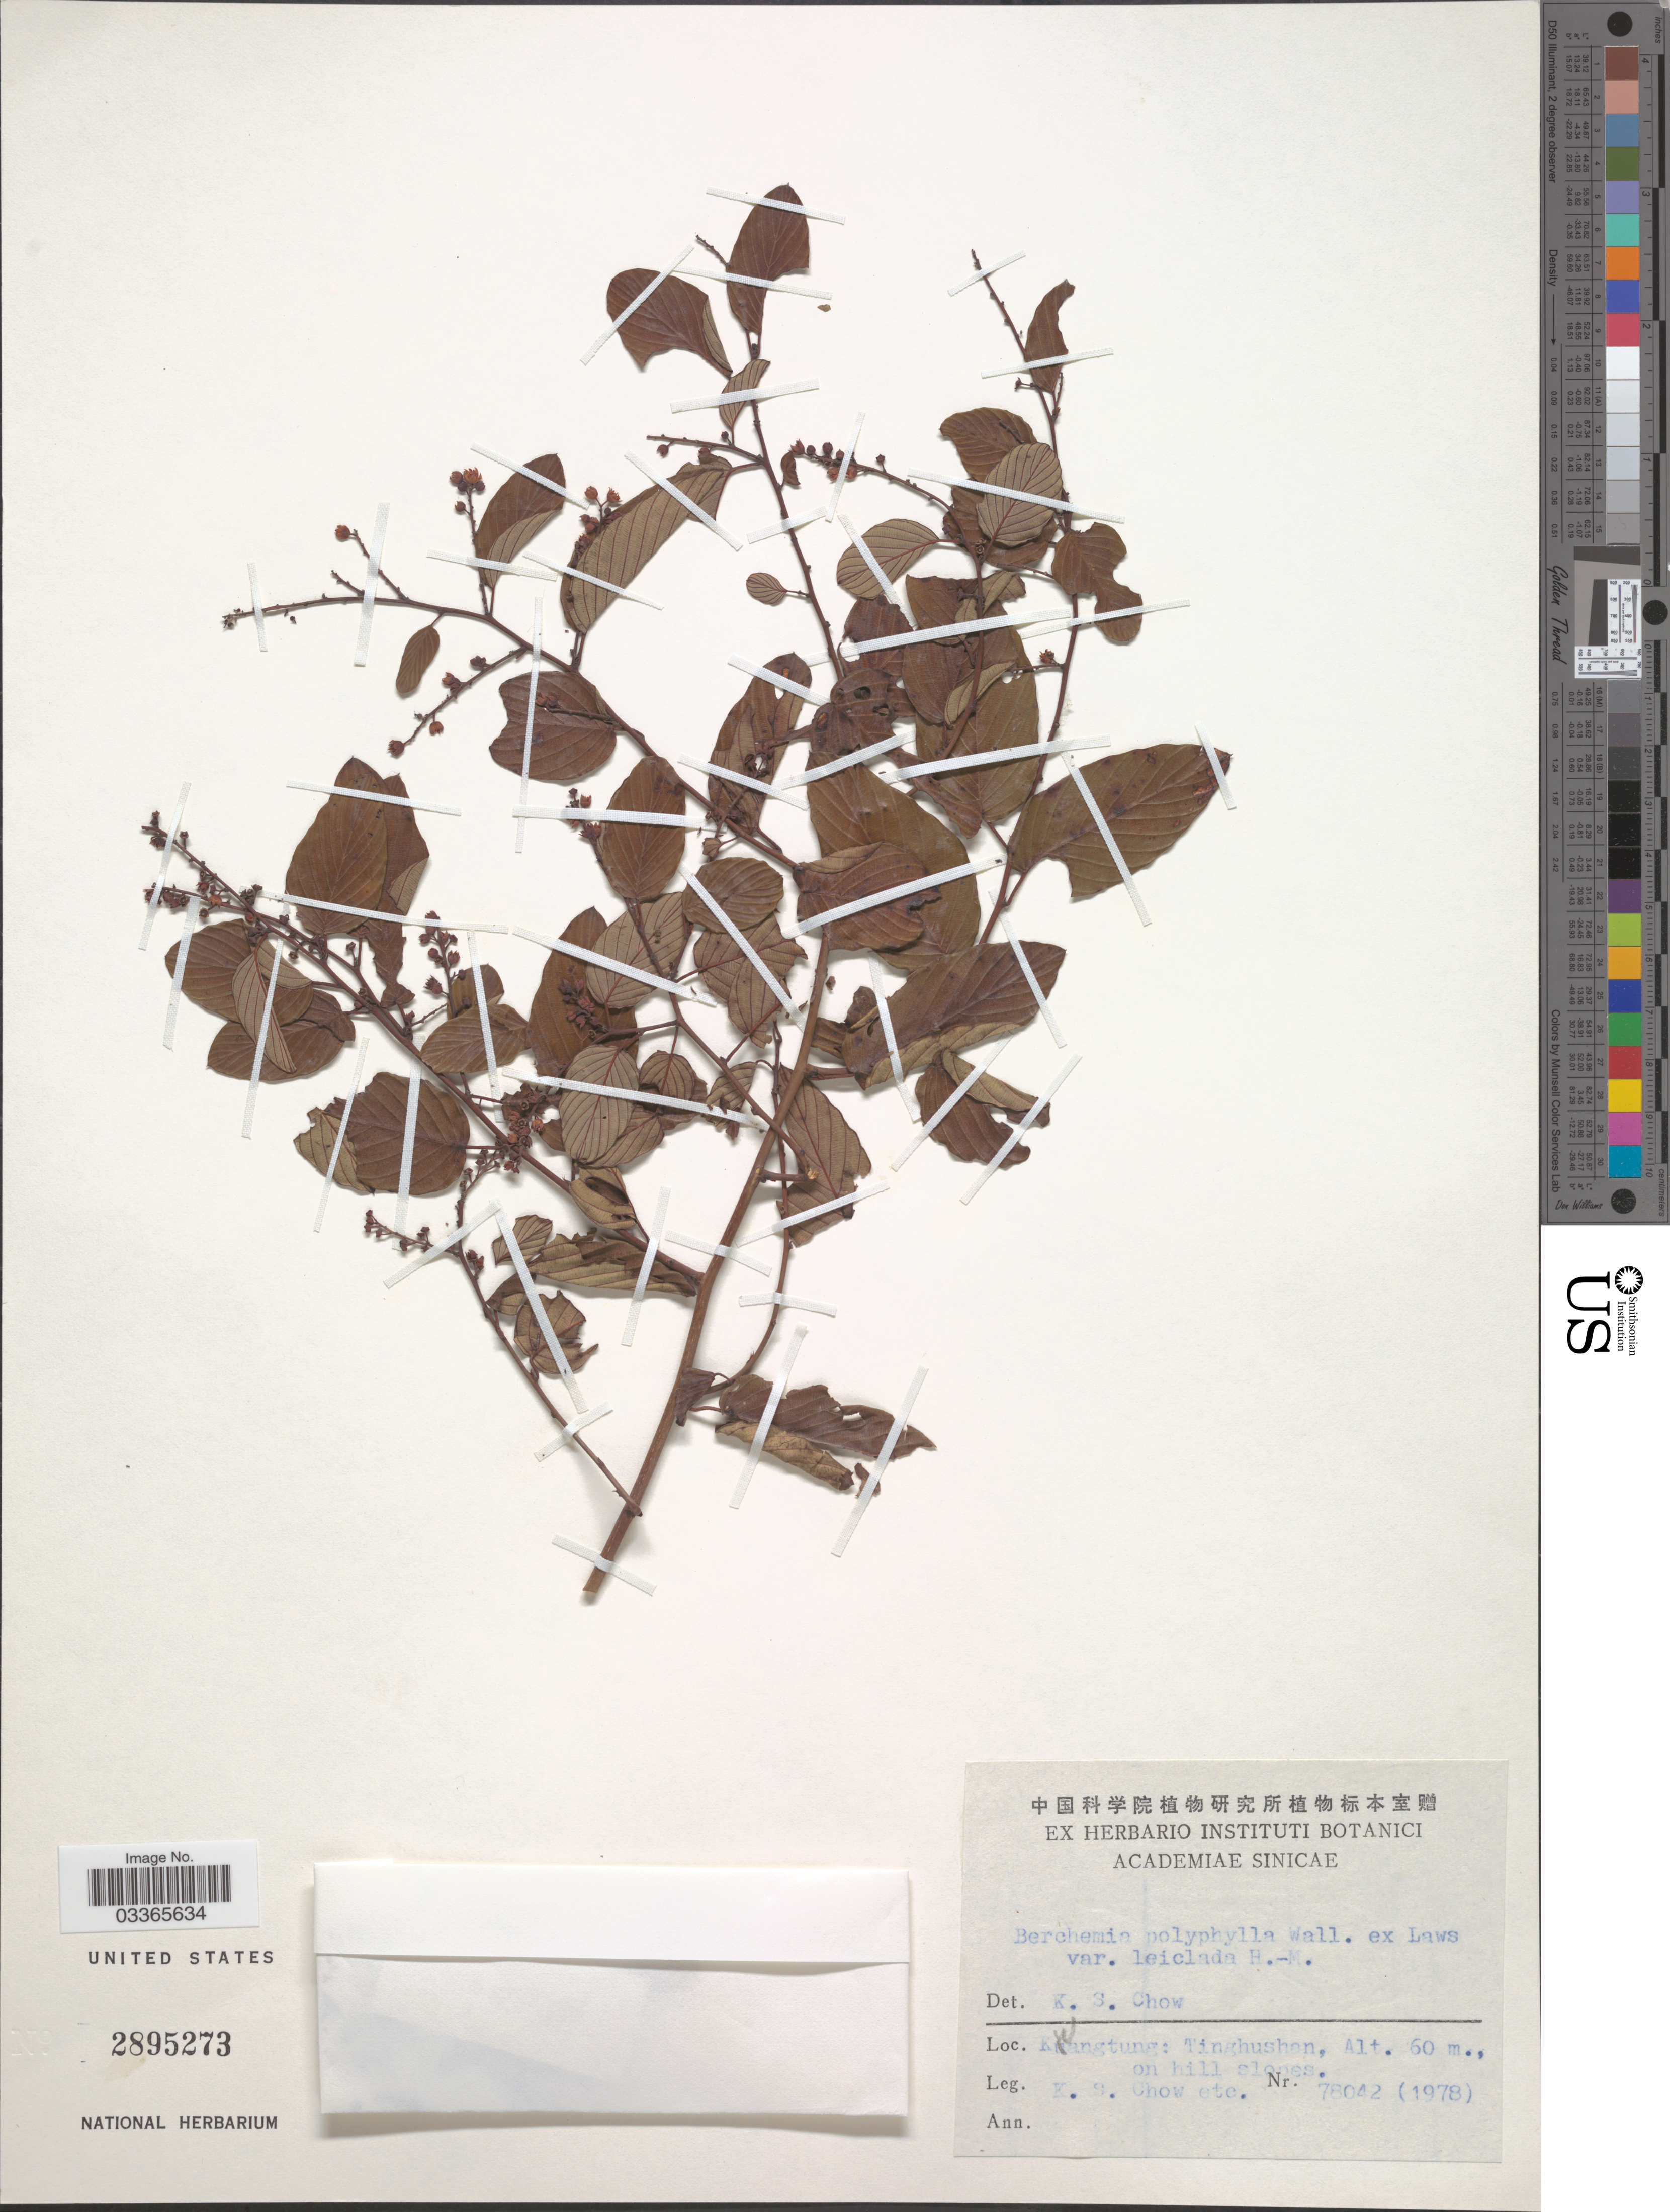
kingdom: Plantae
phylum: Tracheophyta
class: Magnoliopsida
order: Rosales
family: Rhamnaceae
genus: Berchemia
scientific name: Berchemia polyphylla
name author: Wall. ex M.A. Lawson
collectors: K. S. Chow & et al.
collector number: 78042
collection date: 1978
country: China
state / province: Guangdong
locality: Kwangtung: Tinghushan.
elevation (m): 60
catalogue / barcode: US 2895273